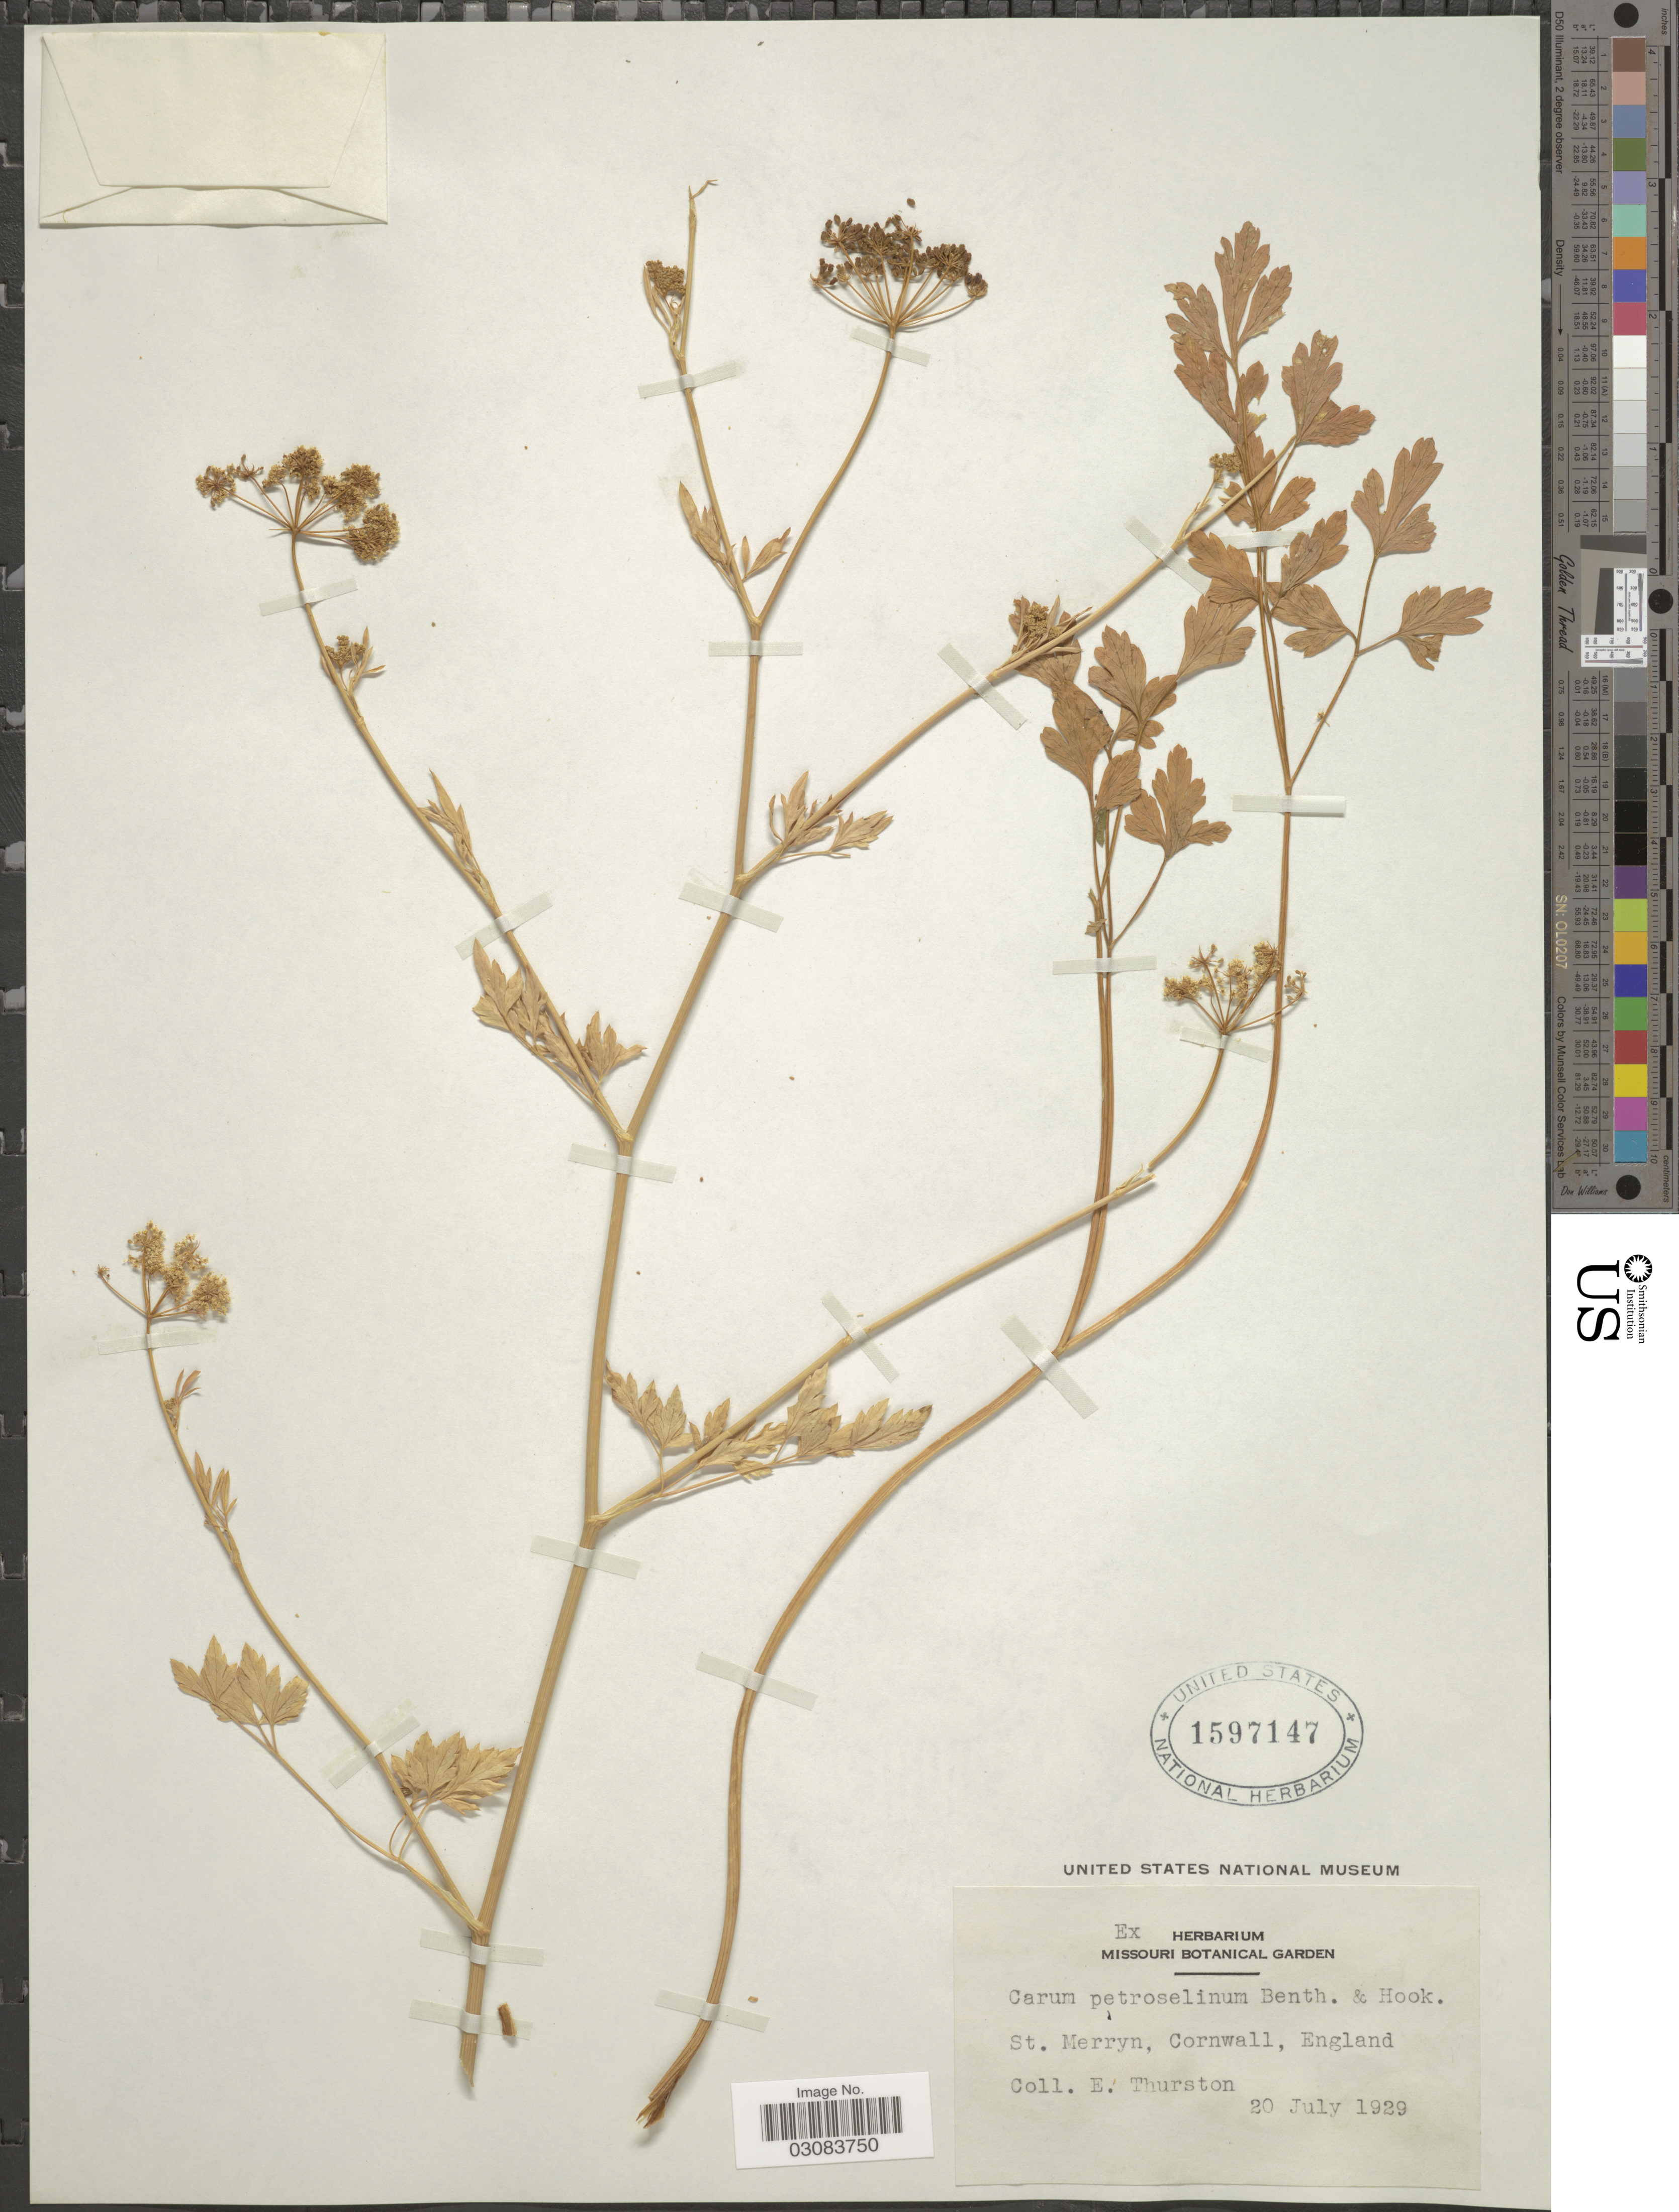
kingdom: Plantae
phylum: Tracheophyta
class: Magnoliopsida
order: Apiales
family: Apiaceae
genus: Petroselinum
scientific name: Petroselinum crispum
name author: (Mill.) Fuss.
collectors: E. Thurston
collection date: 1929-07-20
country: United Kingdom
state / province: England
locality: St. Merryn, Cornwall.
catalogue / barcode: US 1597147